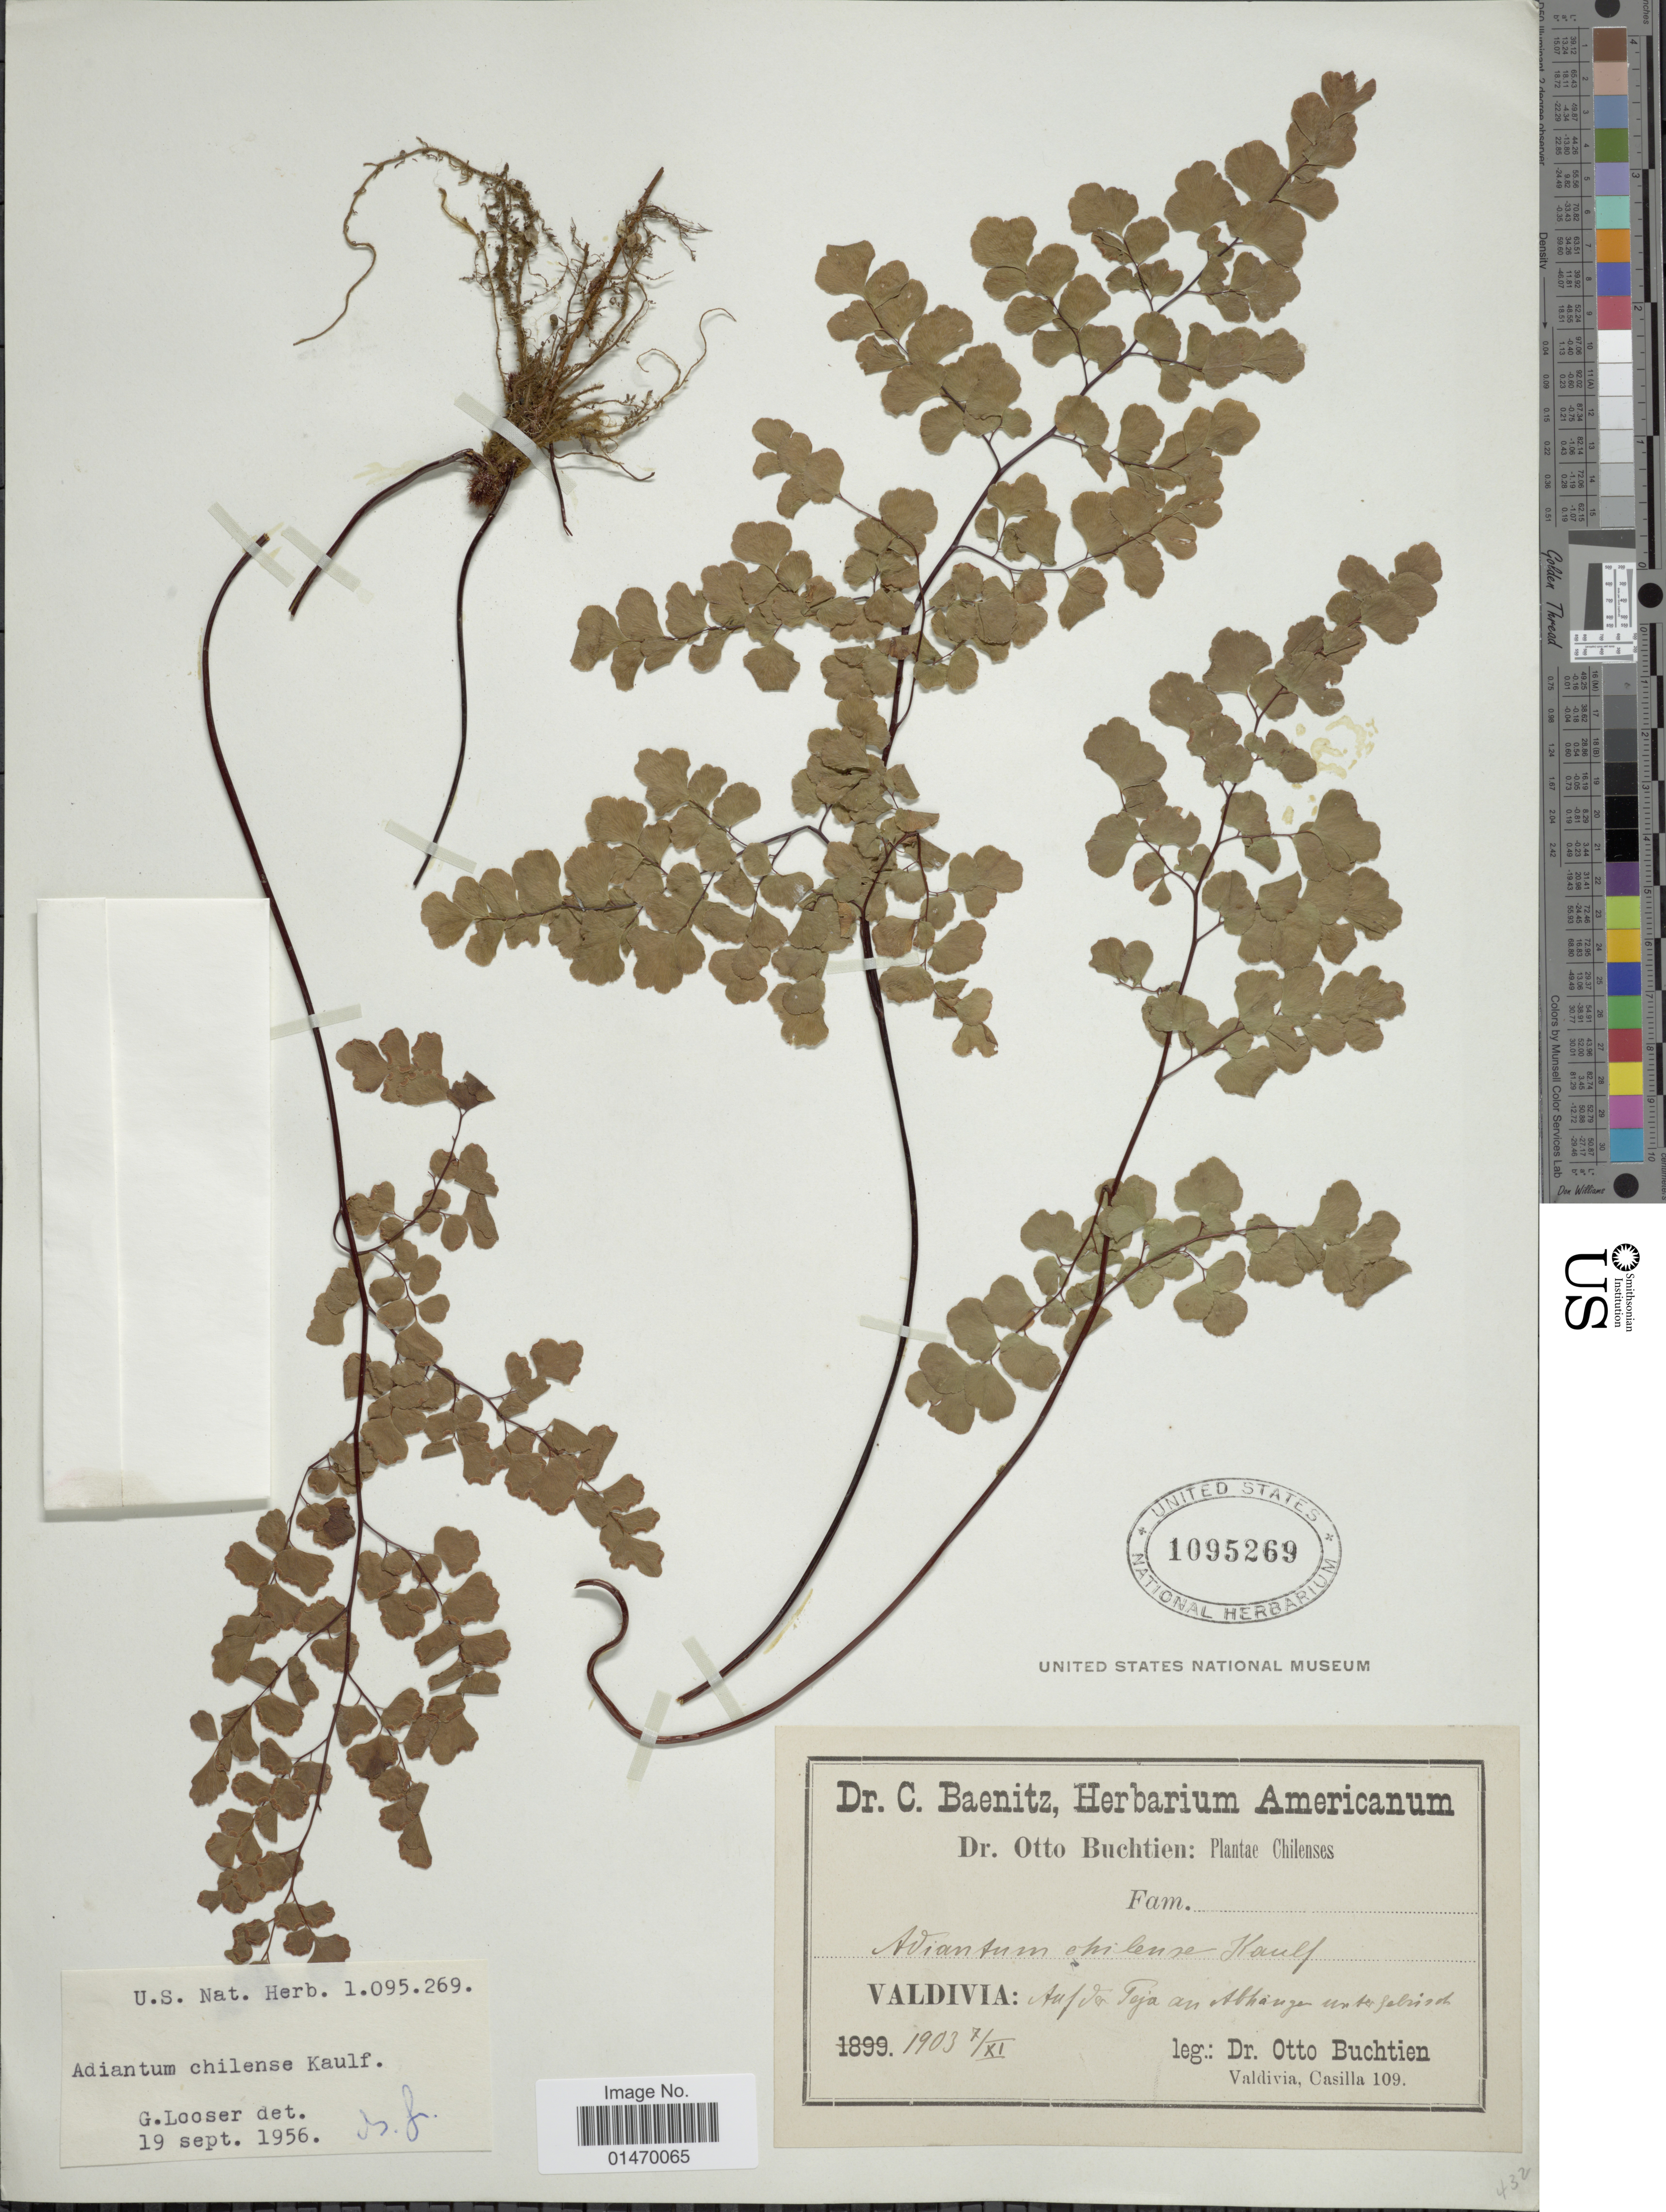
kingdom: Plantae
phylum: Tracheophyta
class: Polypodiopsida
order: Polypodiales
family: Pteridaceae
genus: Adiantum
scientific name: Adiantum chilense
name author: Kaulf.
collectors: O. Buchtien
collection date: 1903-11-07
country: Chile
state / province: Los Ríos (XIV)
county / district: Valdivia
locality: Teja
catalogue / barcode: US 1095269